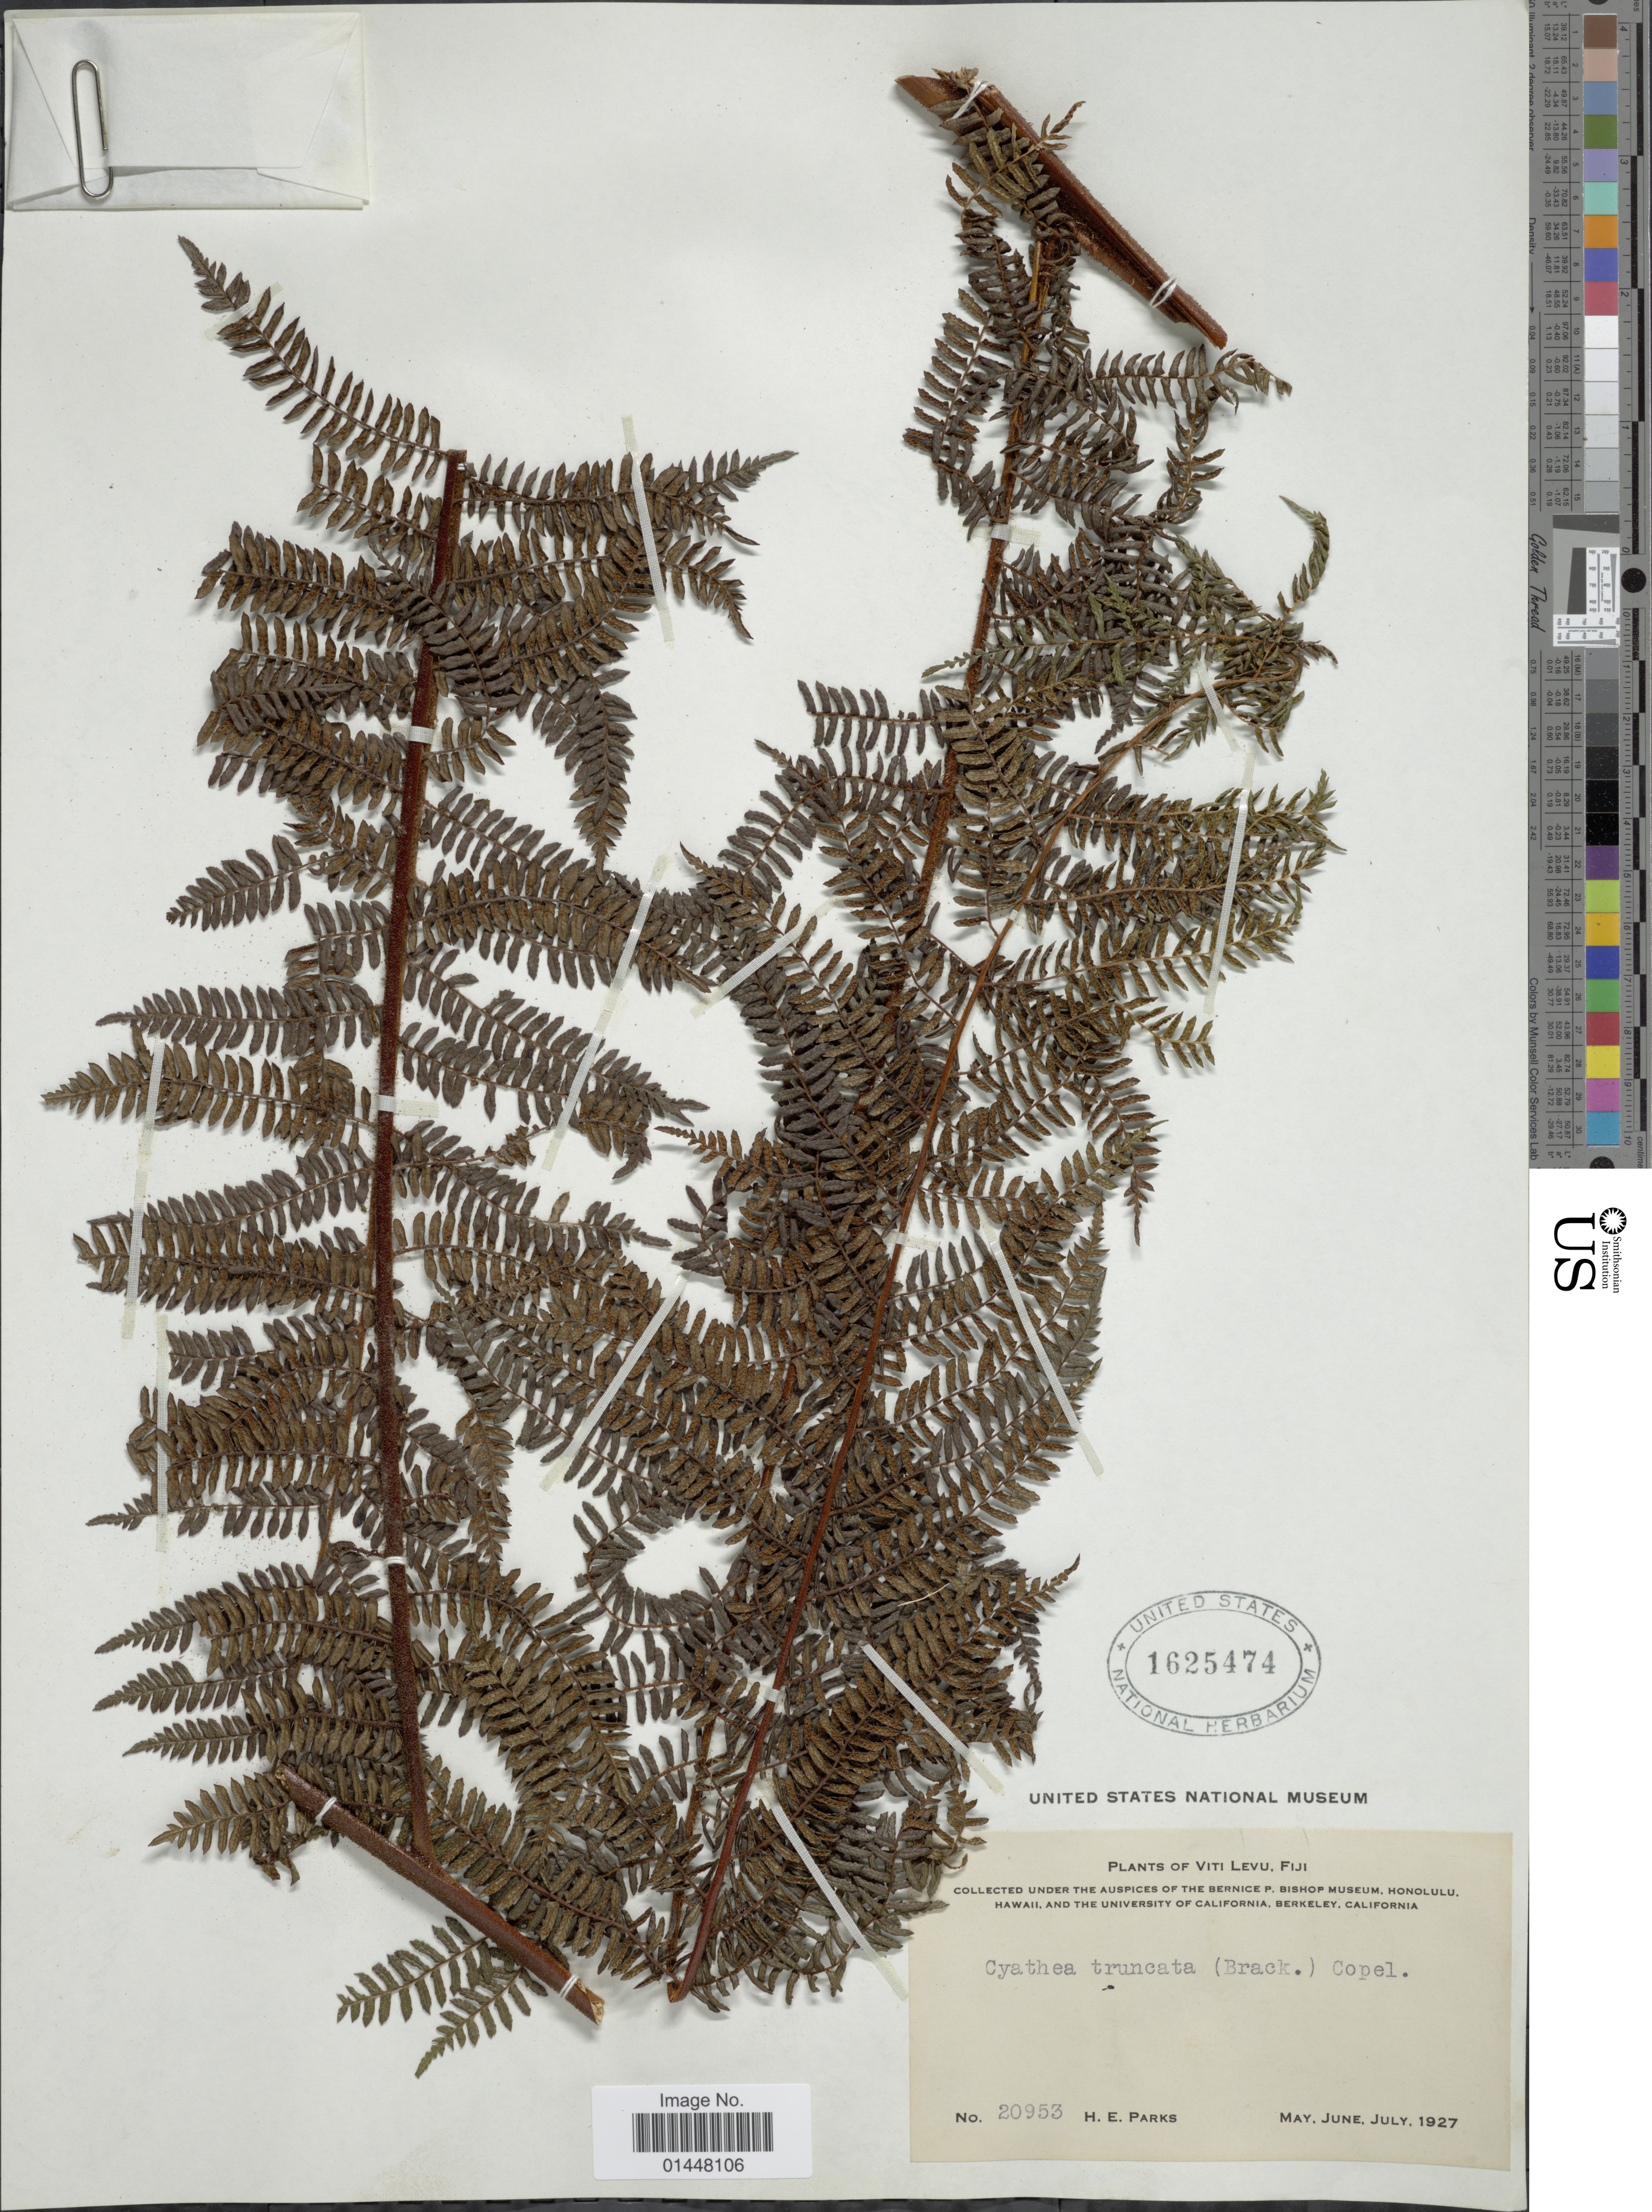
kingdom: Plantae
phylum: Tracheophyta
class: Polypodiopsida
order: Cyatheales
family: Cyatheaceae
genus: Sphaeropteris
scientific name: Sphaeropteris truncata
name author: (Brack.) R.M. Tryon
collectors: H. E. Parks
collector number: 20953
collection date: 1927-05/1927-07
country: Fiji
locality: Viti Levu.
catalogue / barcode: US 1625474